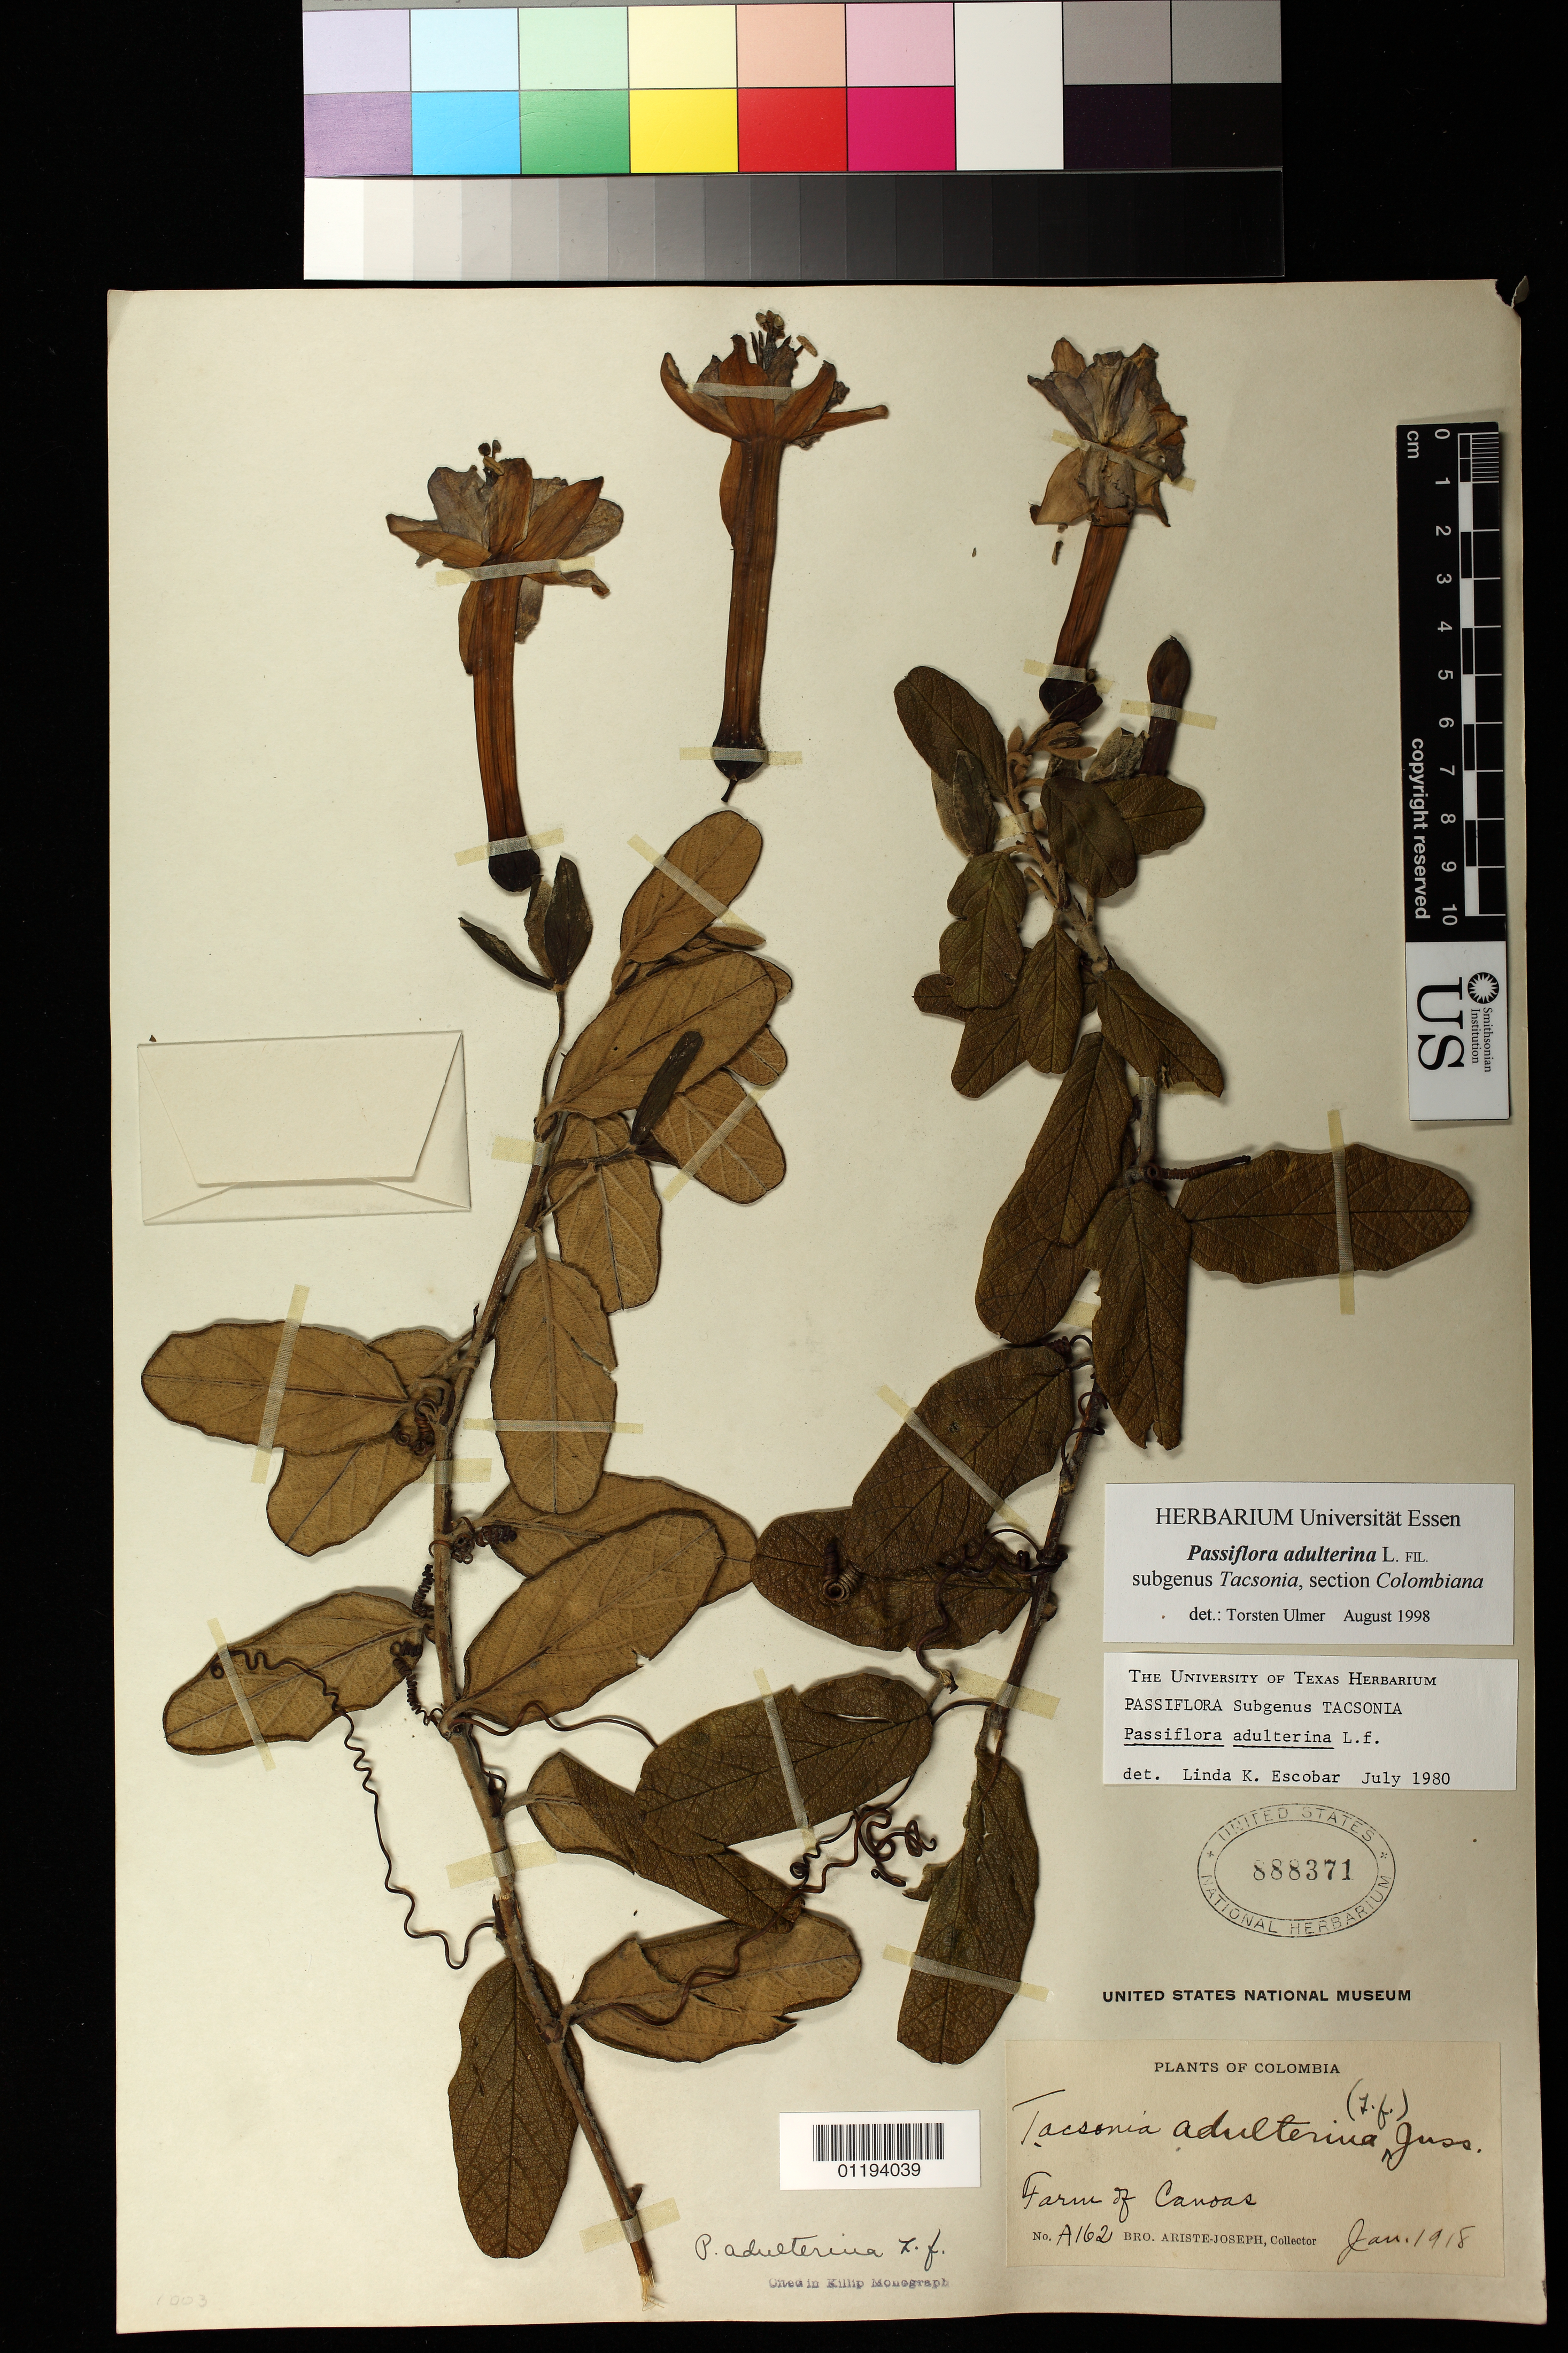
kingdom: Plantae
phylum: Tracheophyta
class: Magnoliopsida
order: Malpighiales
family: Passifloraceae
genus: Passiflora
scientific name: Passiflora adulterina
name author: L. f.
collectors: Bro. Ariste-Joseph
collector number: A162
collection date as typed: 1918-01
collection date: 1918-06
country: Colombia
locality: Farm of Canoas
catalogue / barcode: US 888371